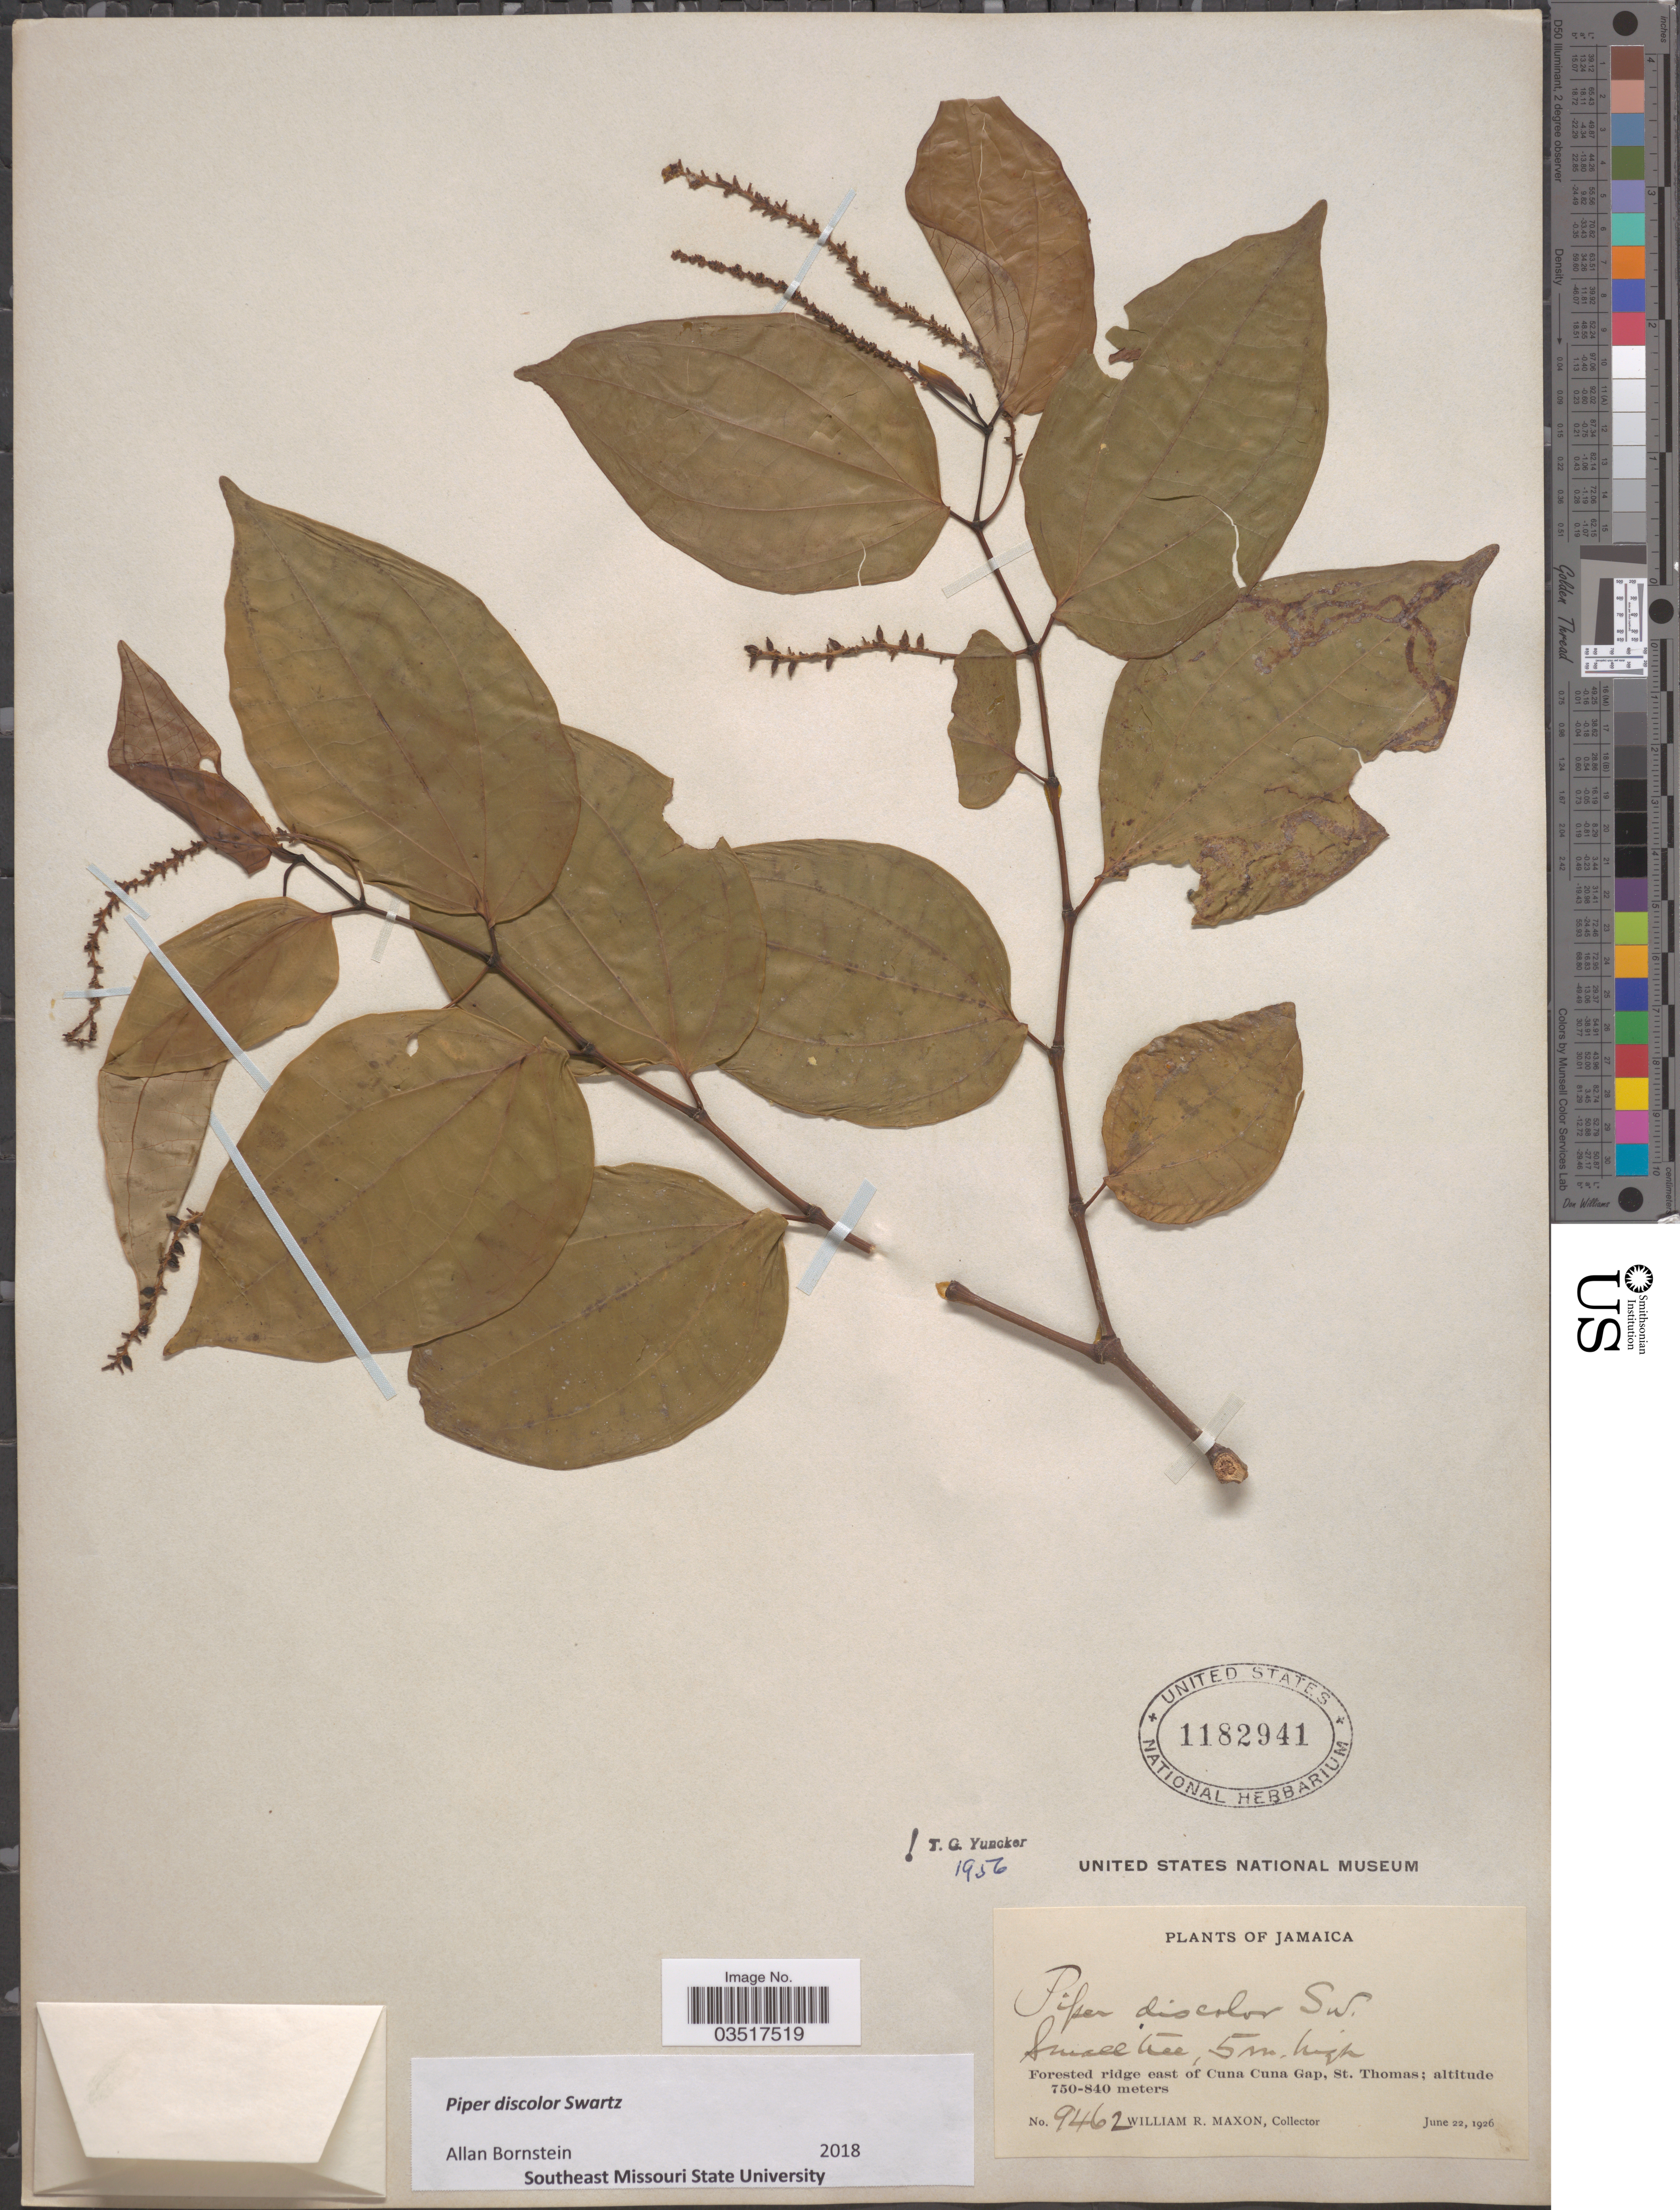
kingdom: Plantae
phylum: Tracheophyta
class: Magnoliopsida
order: Piperales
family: Piperaceae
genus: Piper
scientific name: Piper discolor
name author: Sw.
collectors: W. R. Maxon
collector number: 9462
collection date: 1926-06-22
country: Jamaica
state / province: Saint Thomas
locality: Forested ridge east of Cuna Cuna Gap, St. Thomas.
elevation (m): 750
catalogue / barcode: US 1182941